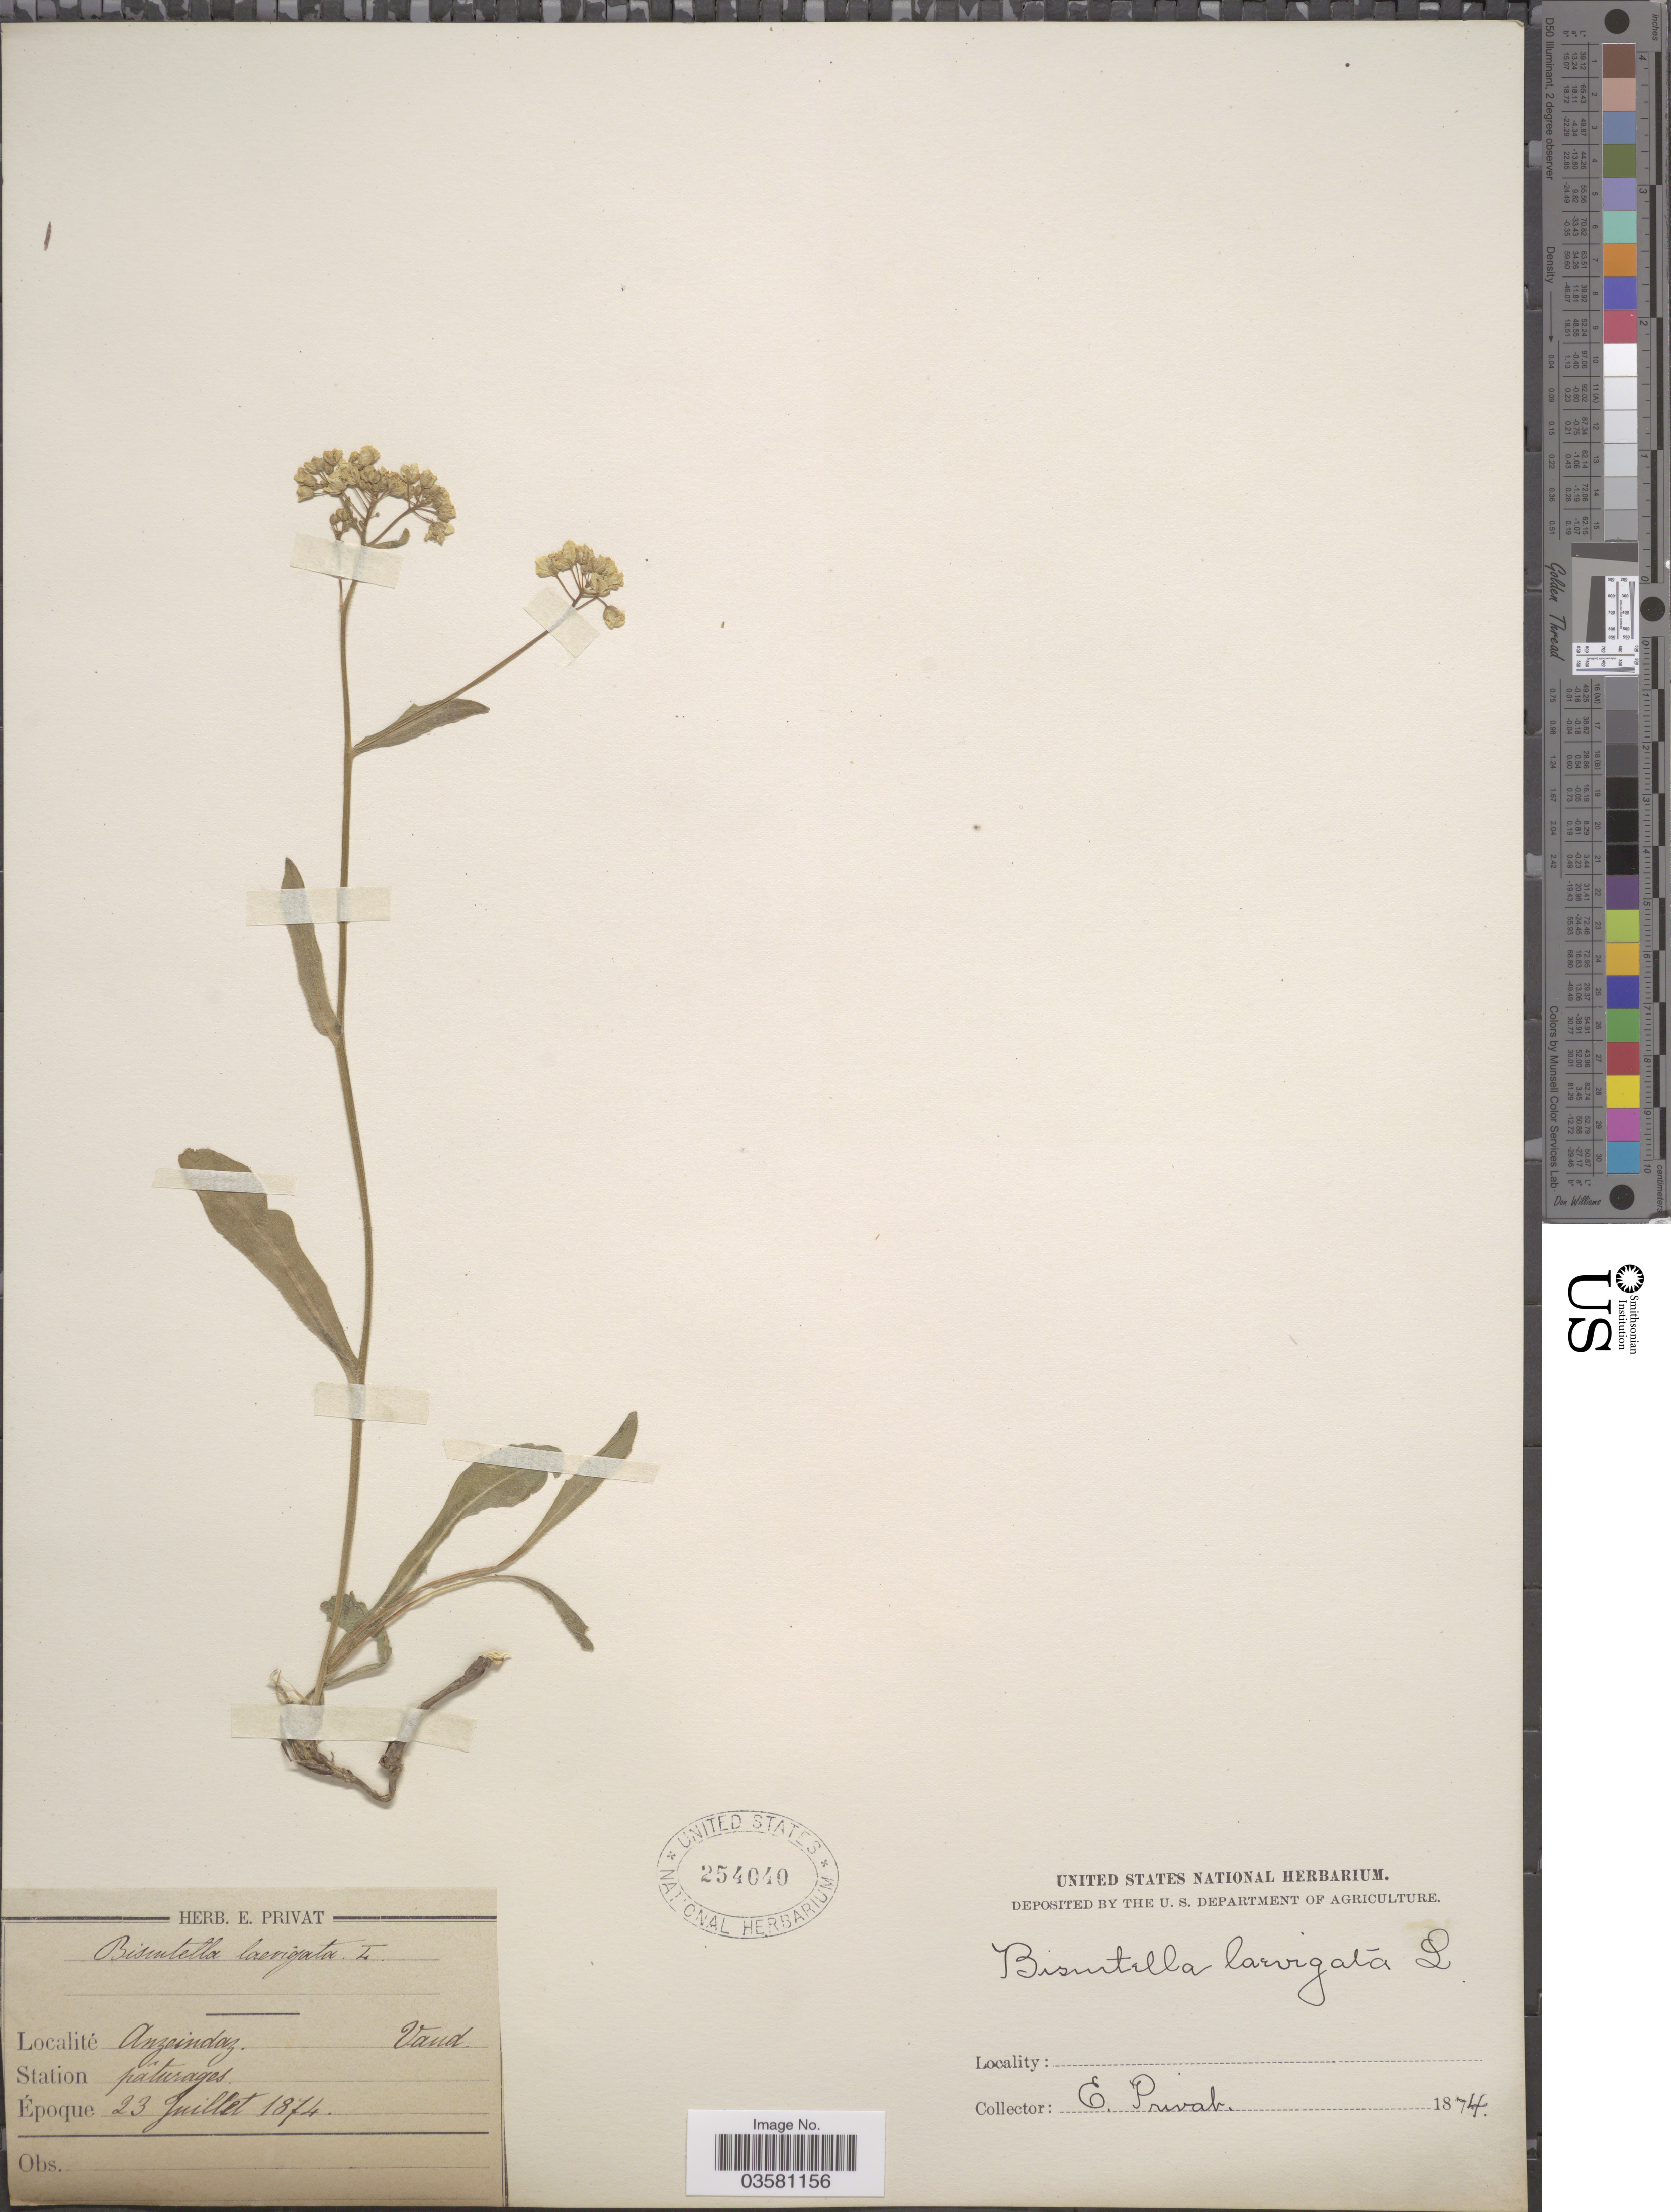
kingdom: Plantae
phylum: Tracheophyta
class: Magnoliopsida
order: Brassicales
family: Brassicaceae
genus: Biscutella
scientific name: Biscutella laevigata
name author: L.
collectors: E. Privat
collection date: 1874-07-23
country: Switzerland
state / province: Vaud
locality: Anzaindaz. Station pâturages.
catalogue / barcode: US 254040